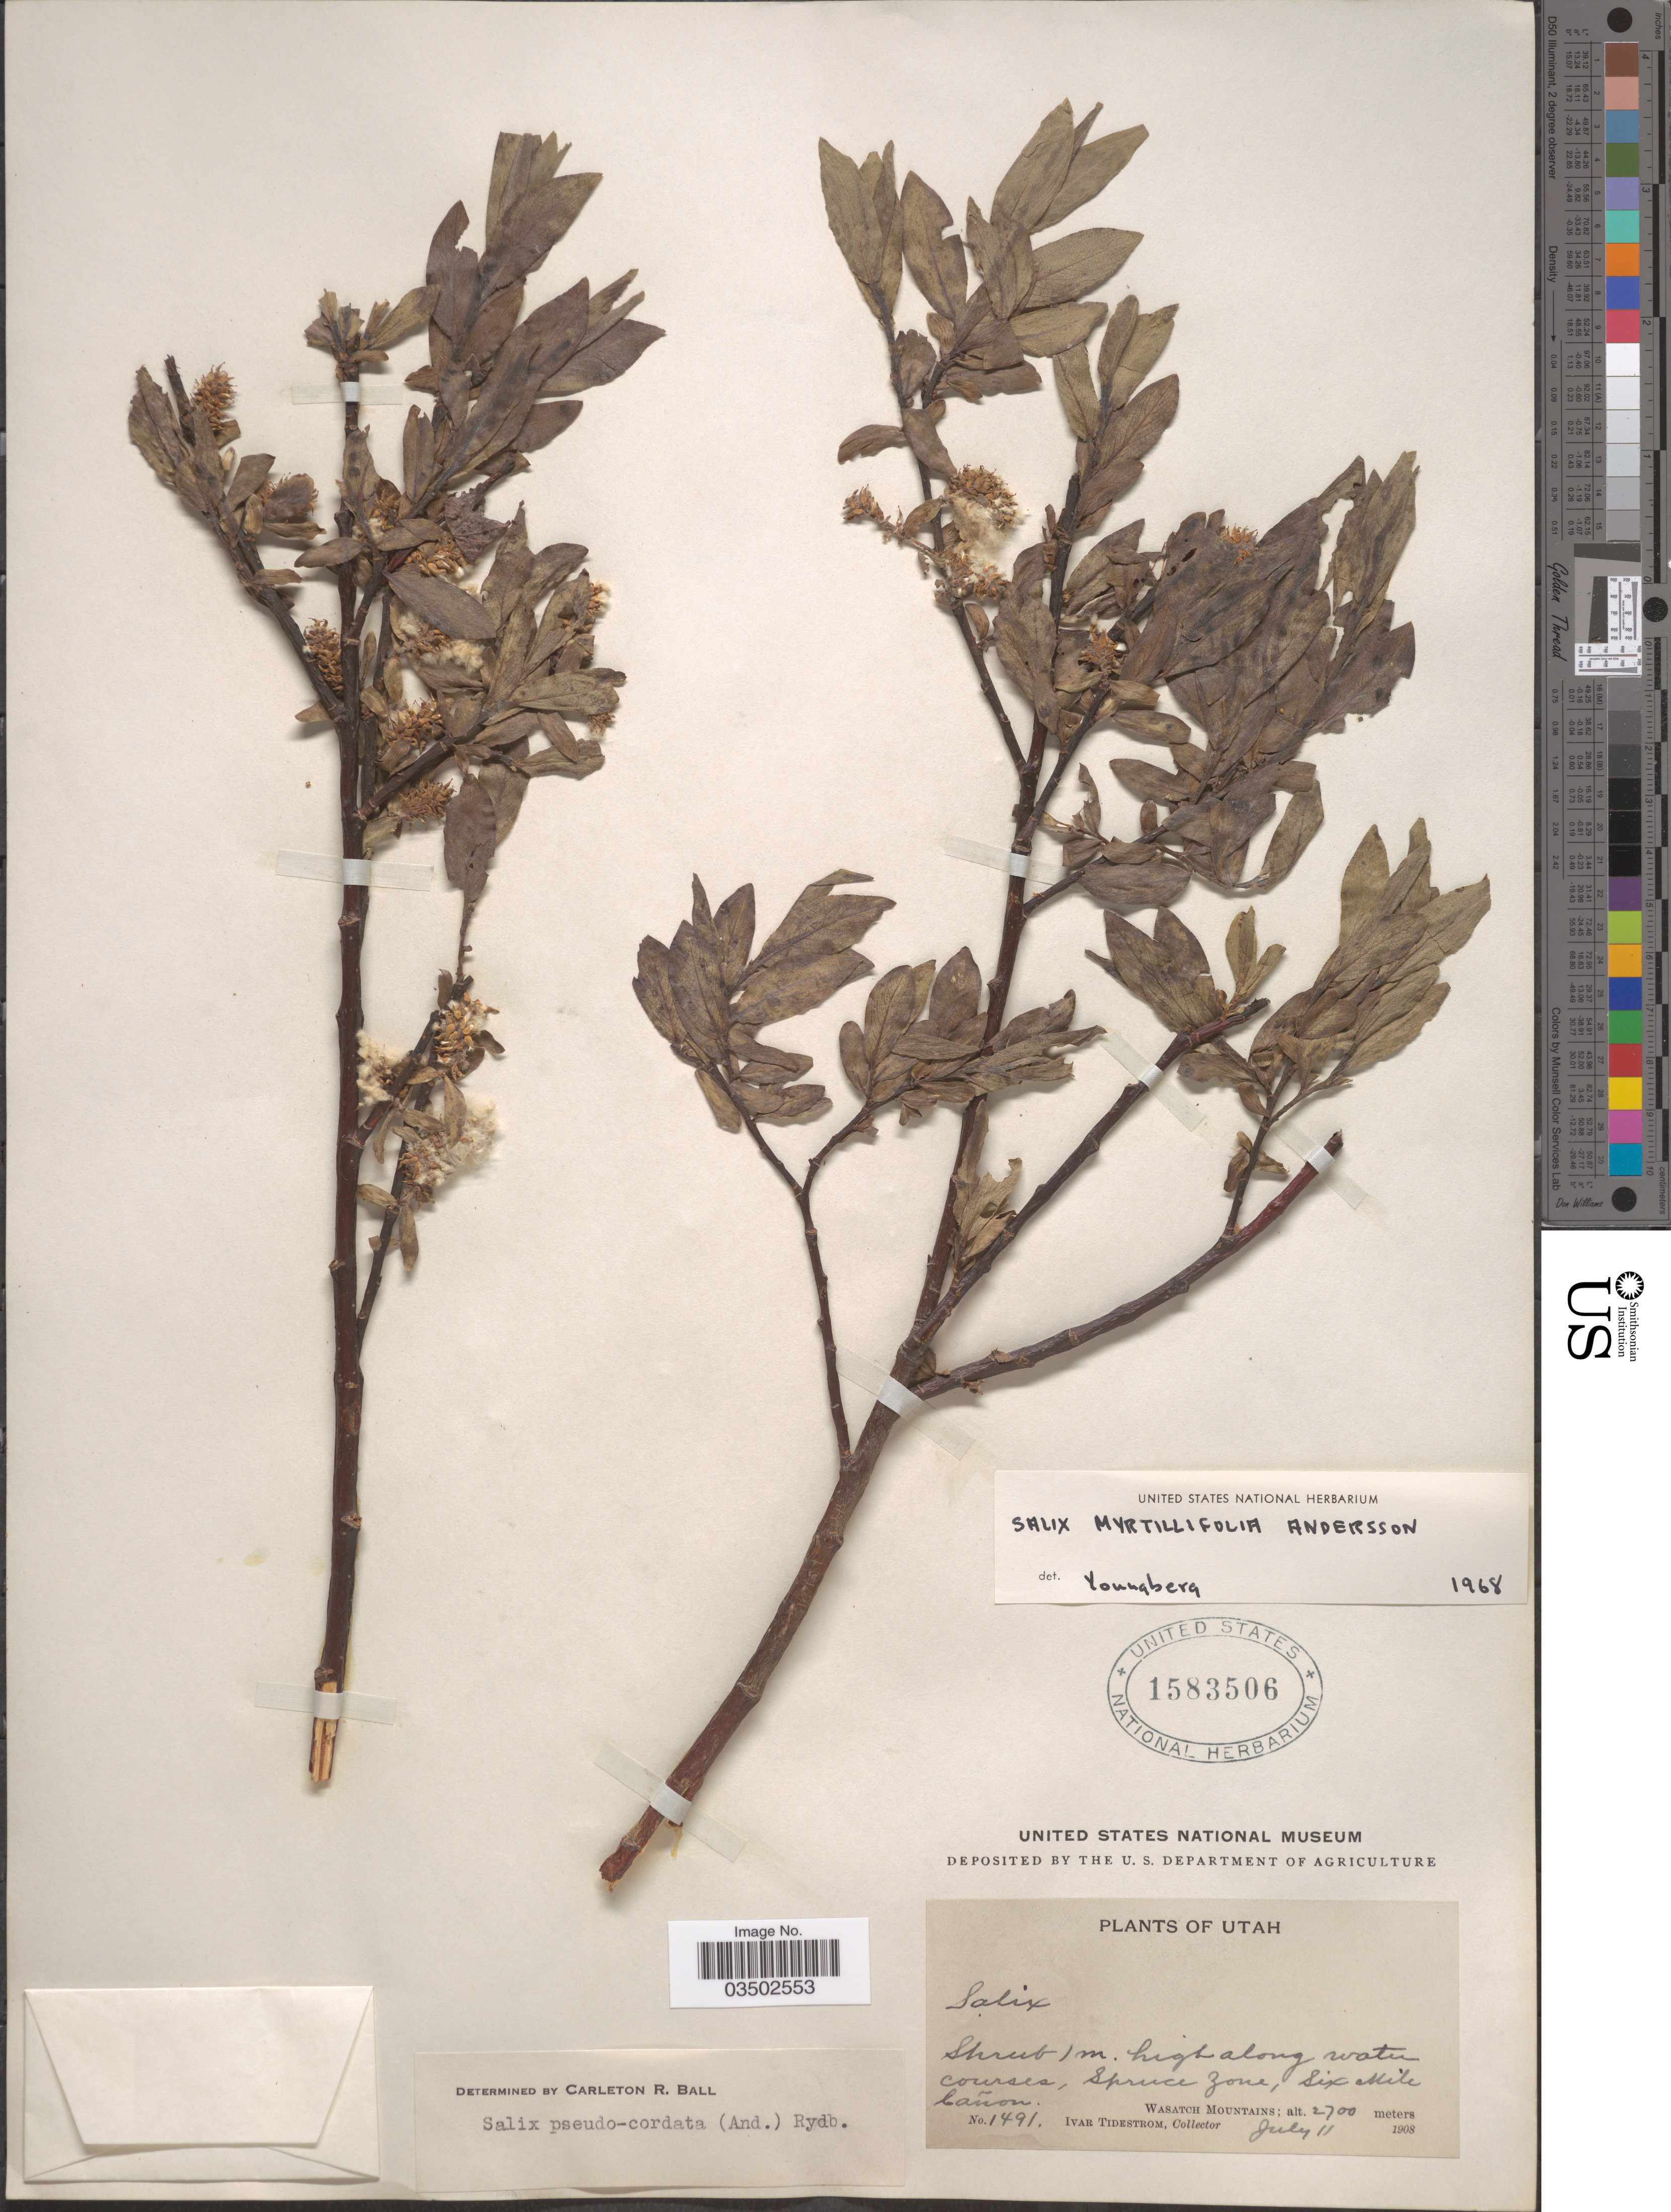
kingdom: Plantae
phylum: Tracheophyta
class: Magnoliopsida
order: Malpighiales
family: Salicaceae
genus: Salix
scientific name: Salix pseudocordata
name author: (Andersson) Andersson ex Rydb.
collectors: I. F. Tidestrom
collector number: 1491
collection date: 1908-07-11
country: United States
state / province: Utah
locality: Along water courses, Spruce Zone, Six Mile Cañon. Wasatch Mountains.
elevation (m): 2700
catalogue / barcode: US 1583506